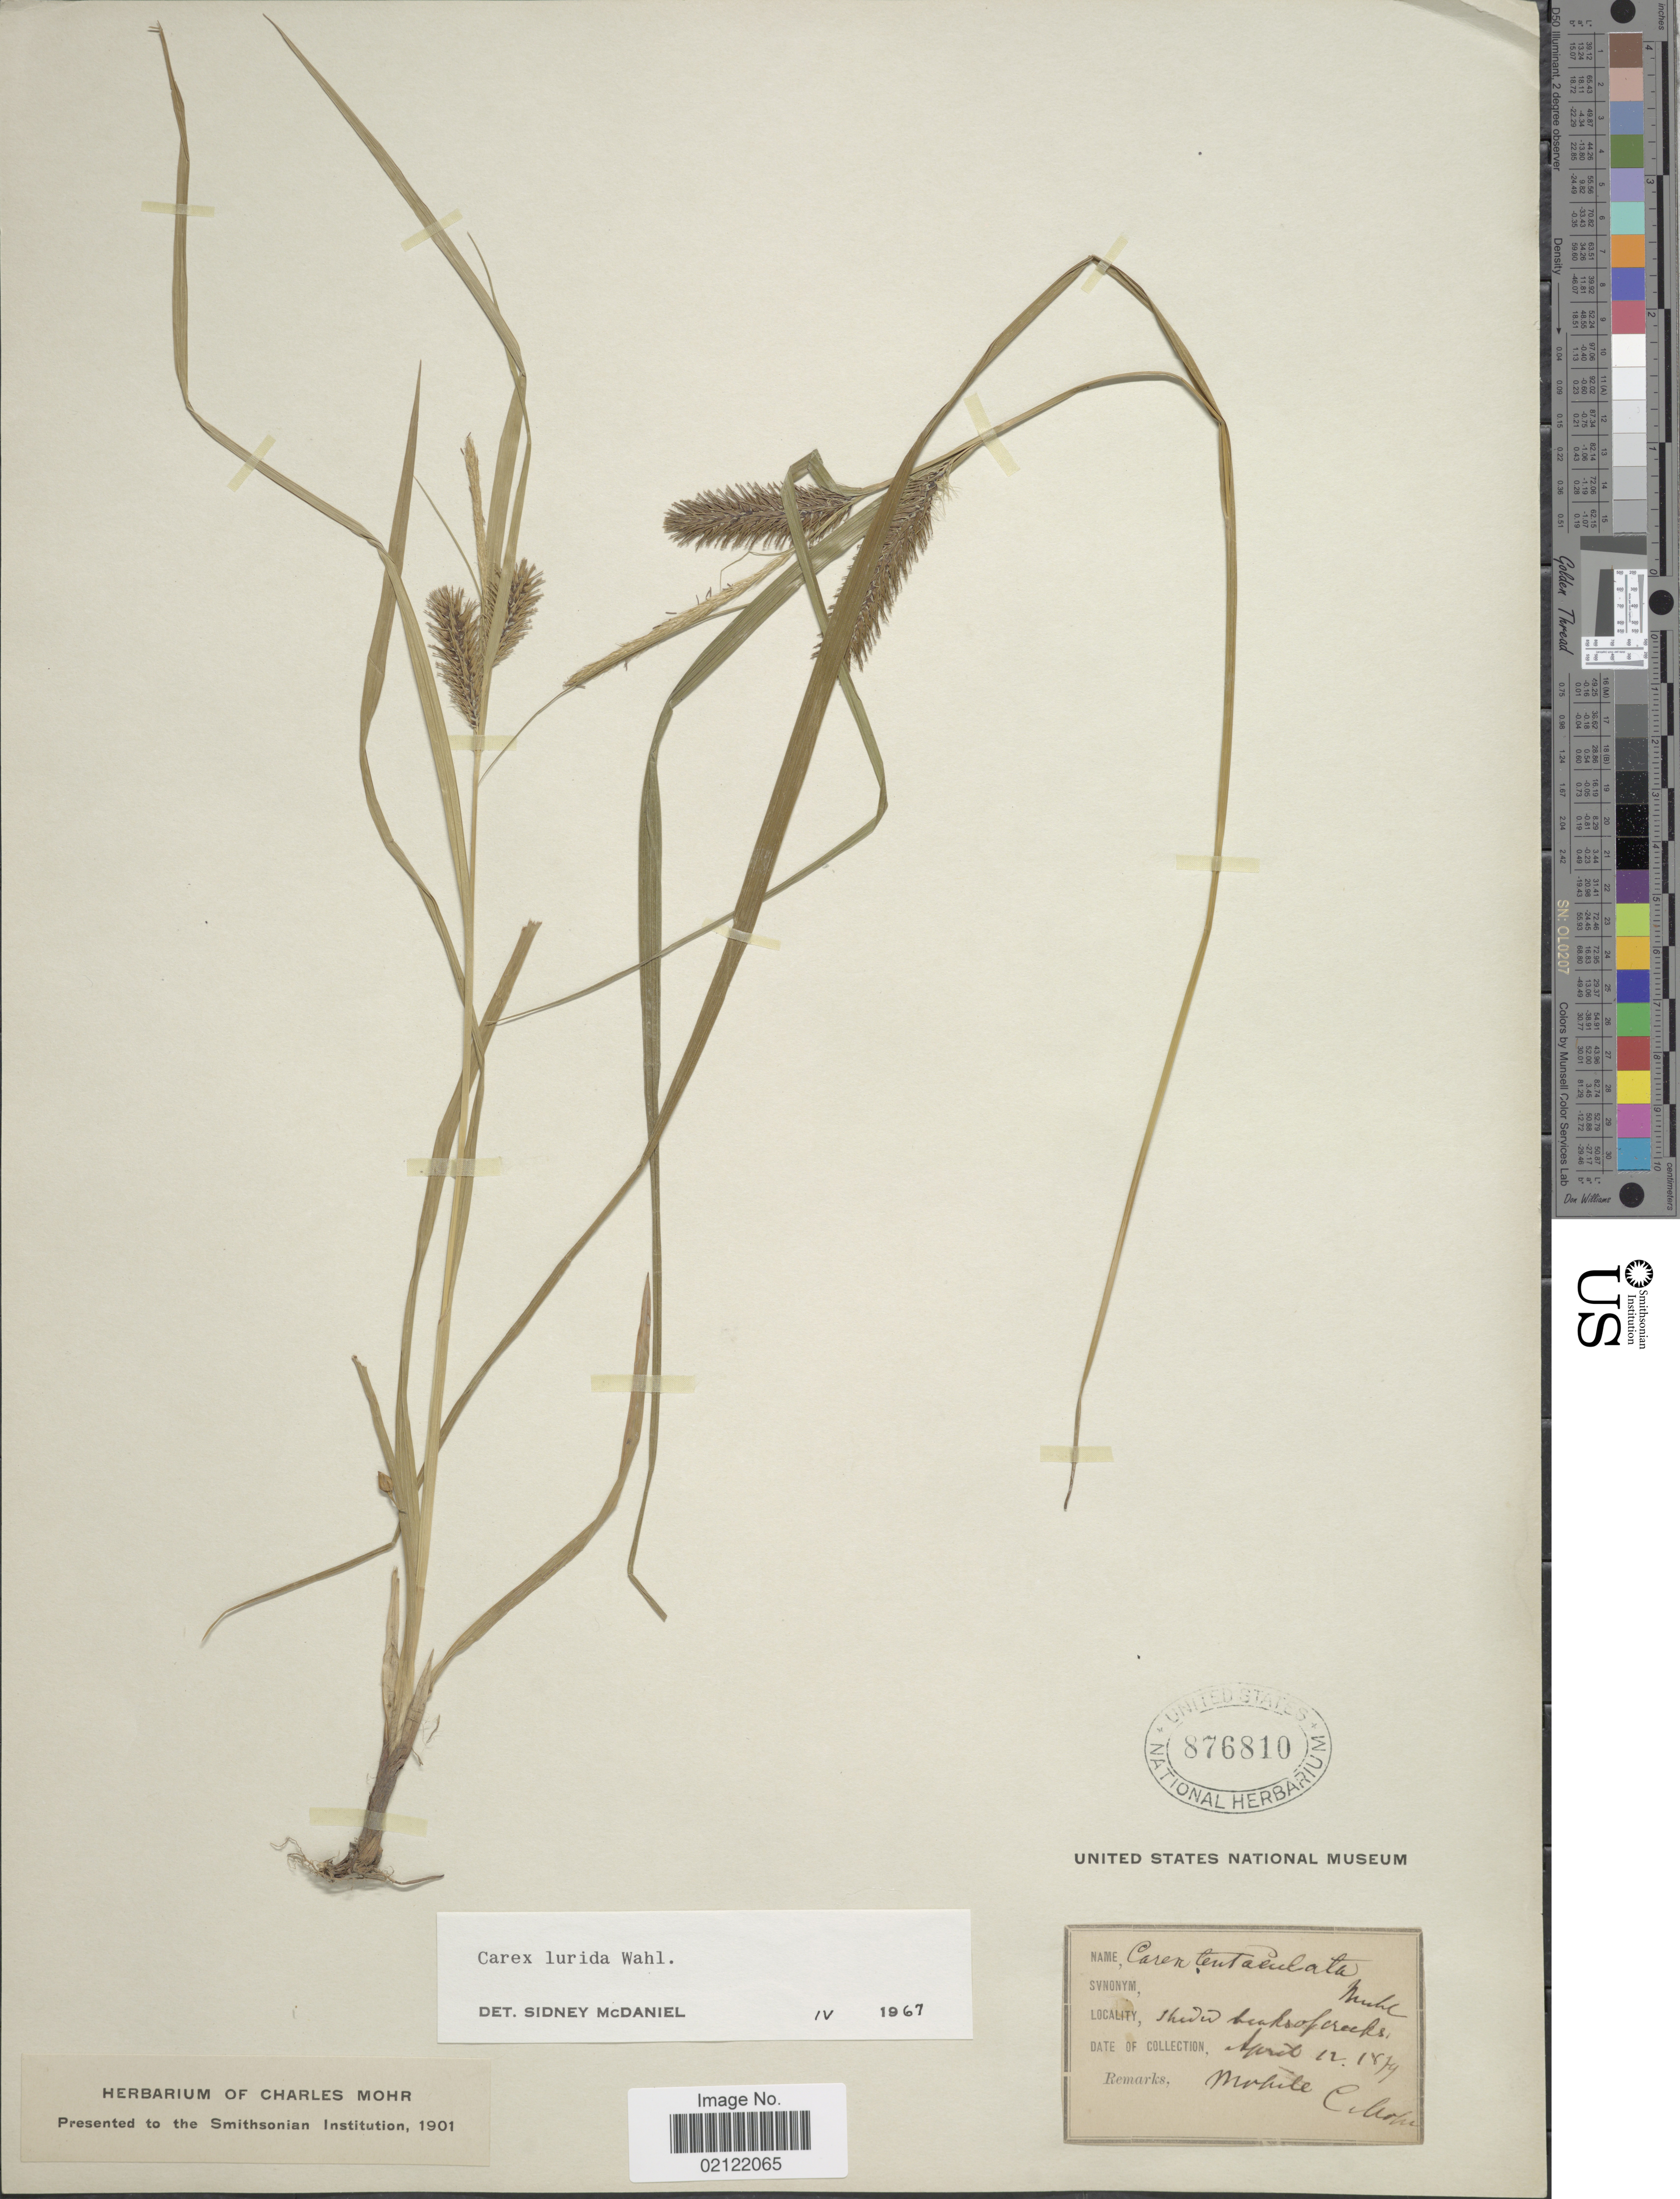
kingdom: Plantae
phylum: Tracheophyta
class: Liliopsida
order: Poales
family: Cyperaceae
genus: Carex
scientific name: Carex lurida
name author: Wahlenb.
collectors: C. T. Mohr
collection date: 1879-04-12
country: United States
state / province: Alabama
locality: Shaded backs of creeks, Mobile.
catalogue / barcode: US 876810